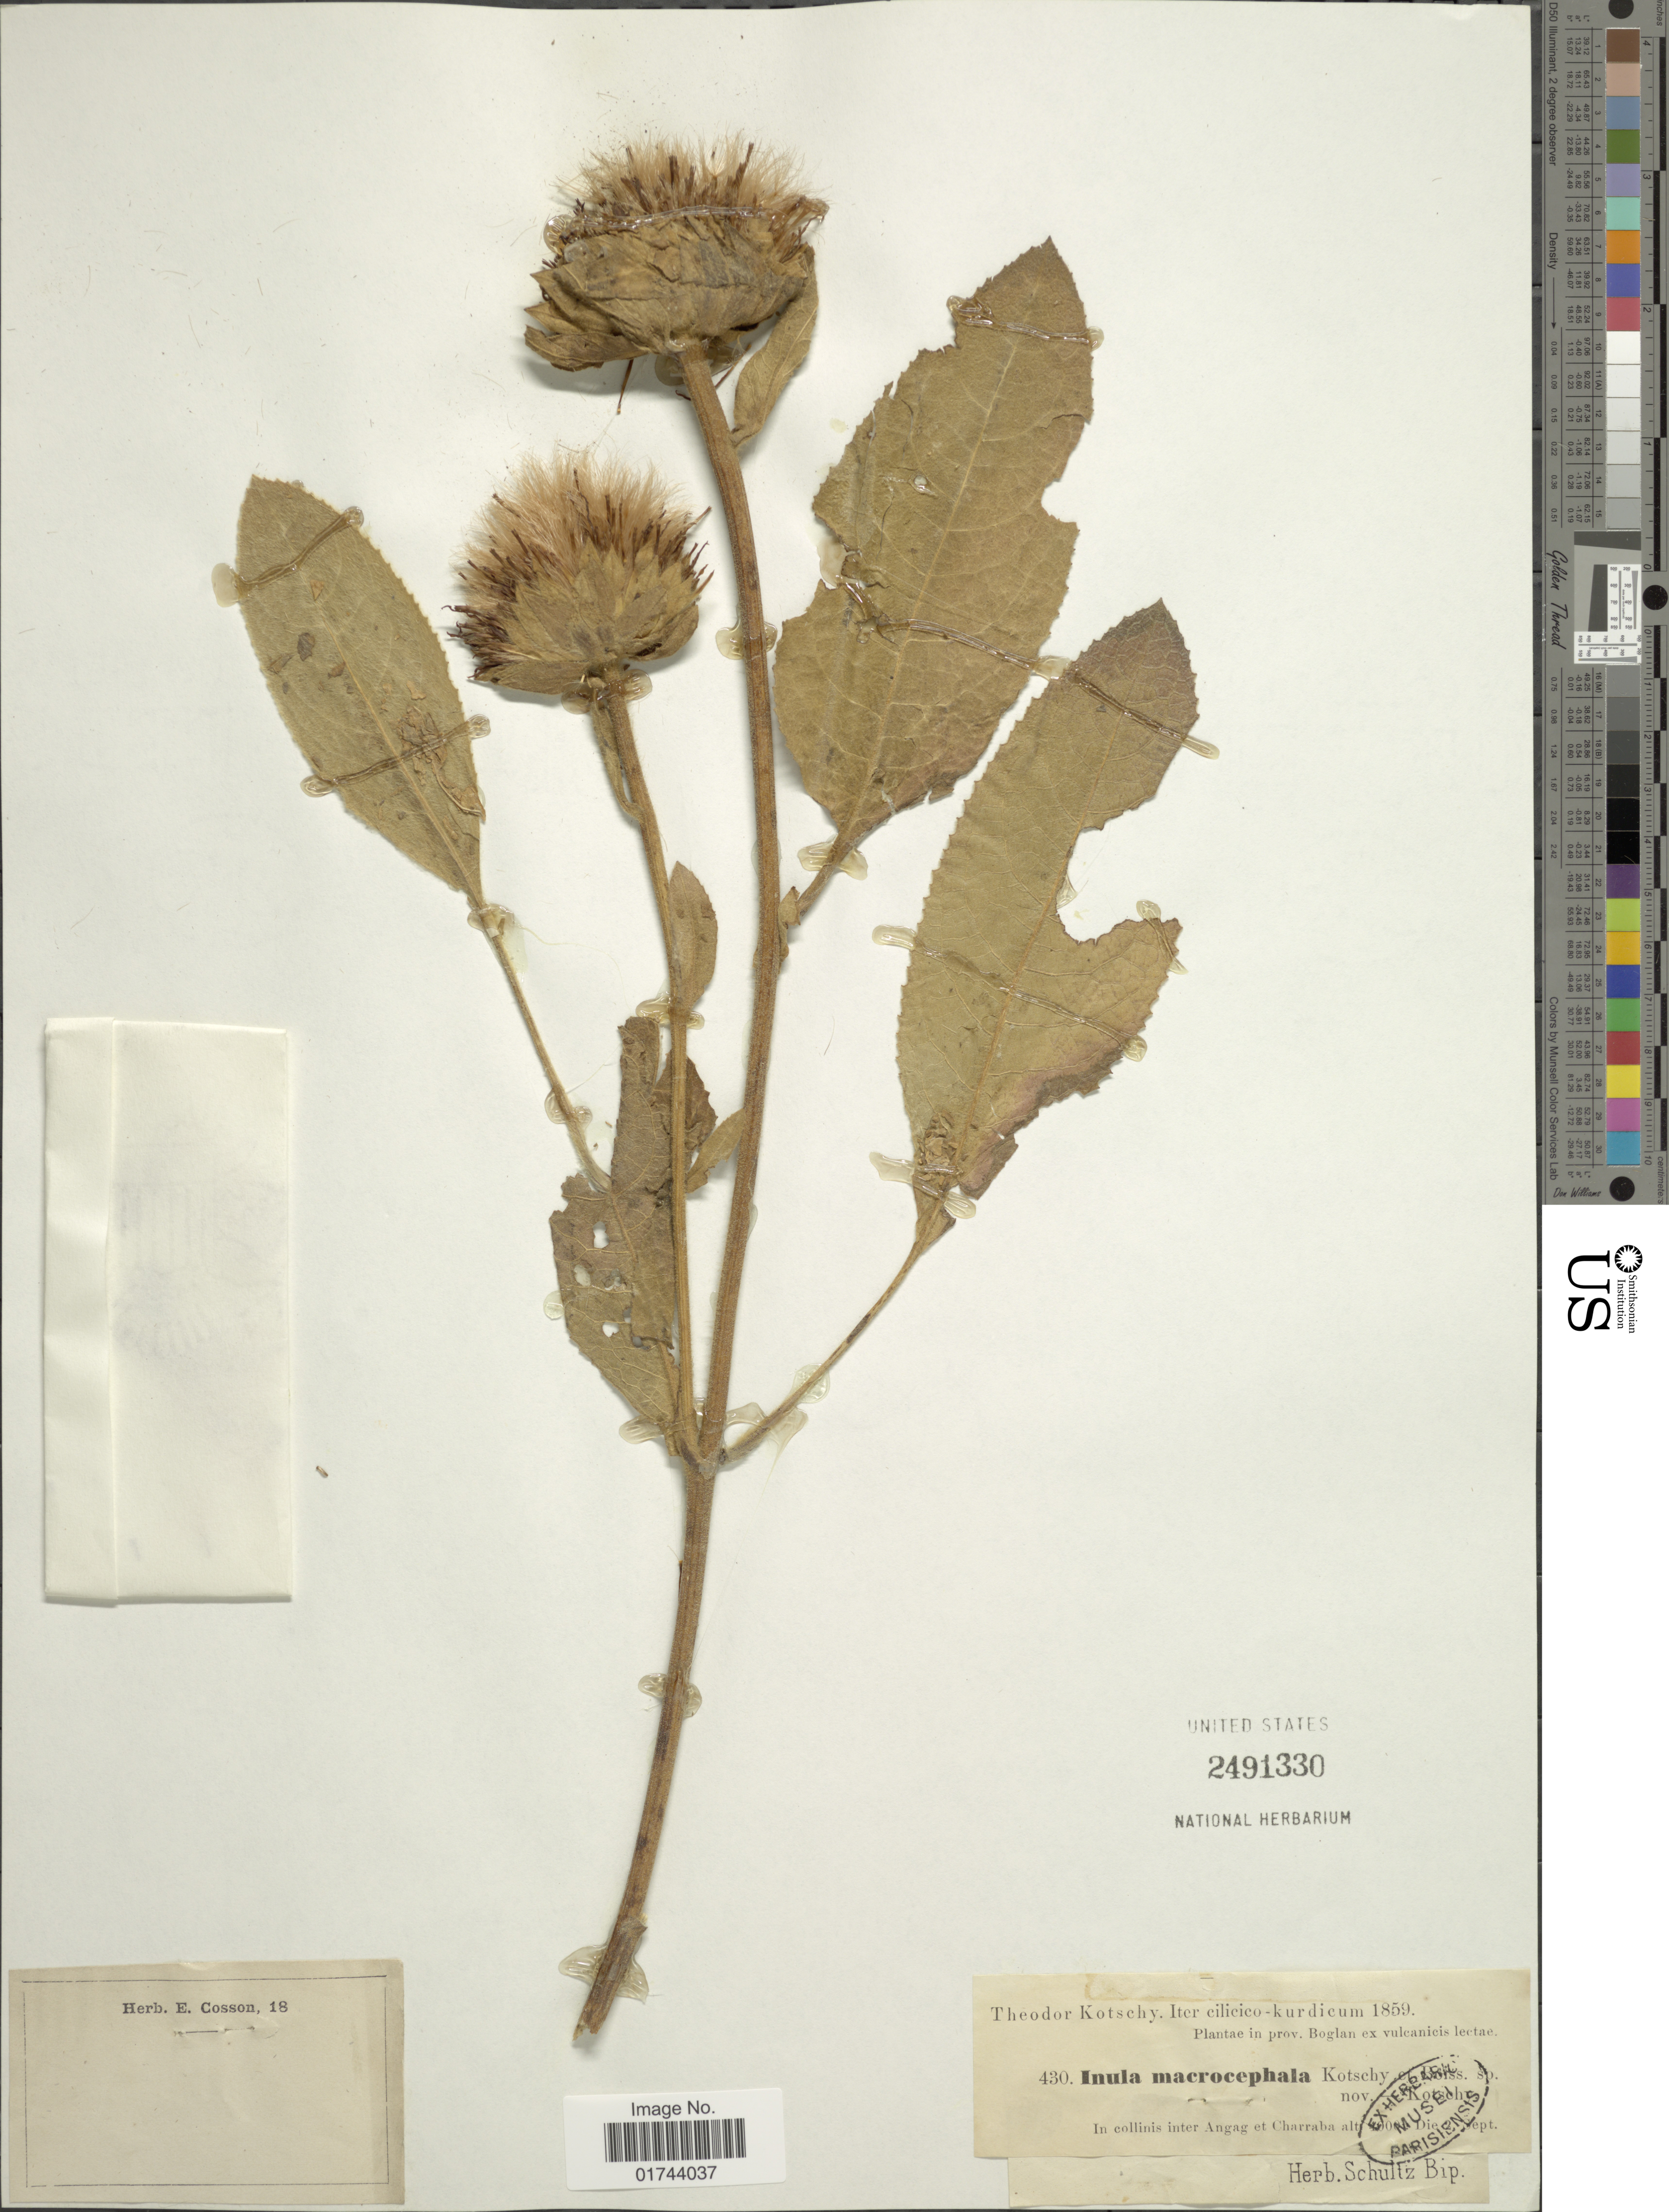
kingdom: Plantae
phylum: Tracheophyta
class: Magnoliopsida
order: Asterales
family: Asteraceae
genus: Inula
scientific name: Inula macrocephala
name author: Boiss.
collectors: K. G. Kotschy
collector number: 430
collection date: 1859-11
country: Turkey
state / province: Bingol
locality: In Prov. Boglan ex vulcanicis lectae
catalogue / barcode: US 2491330